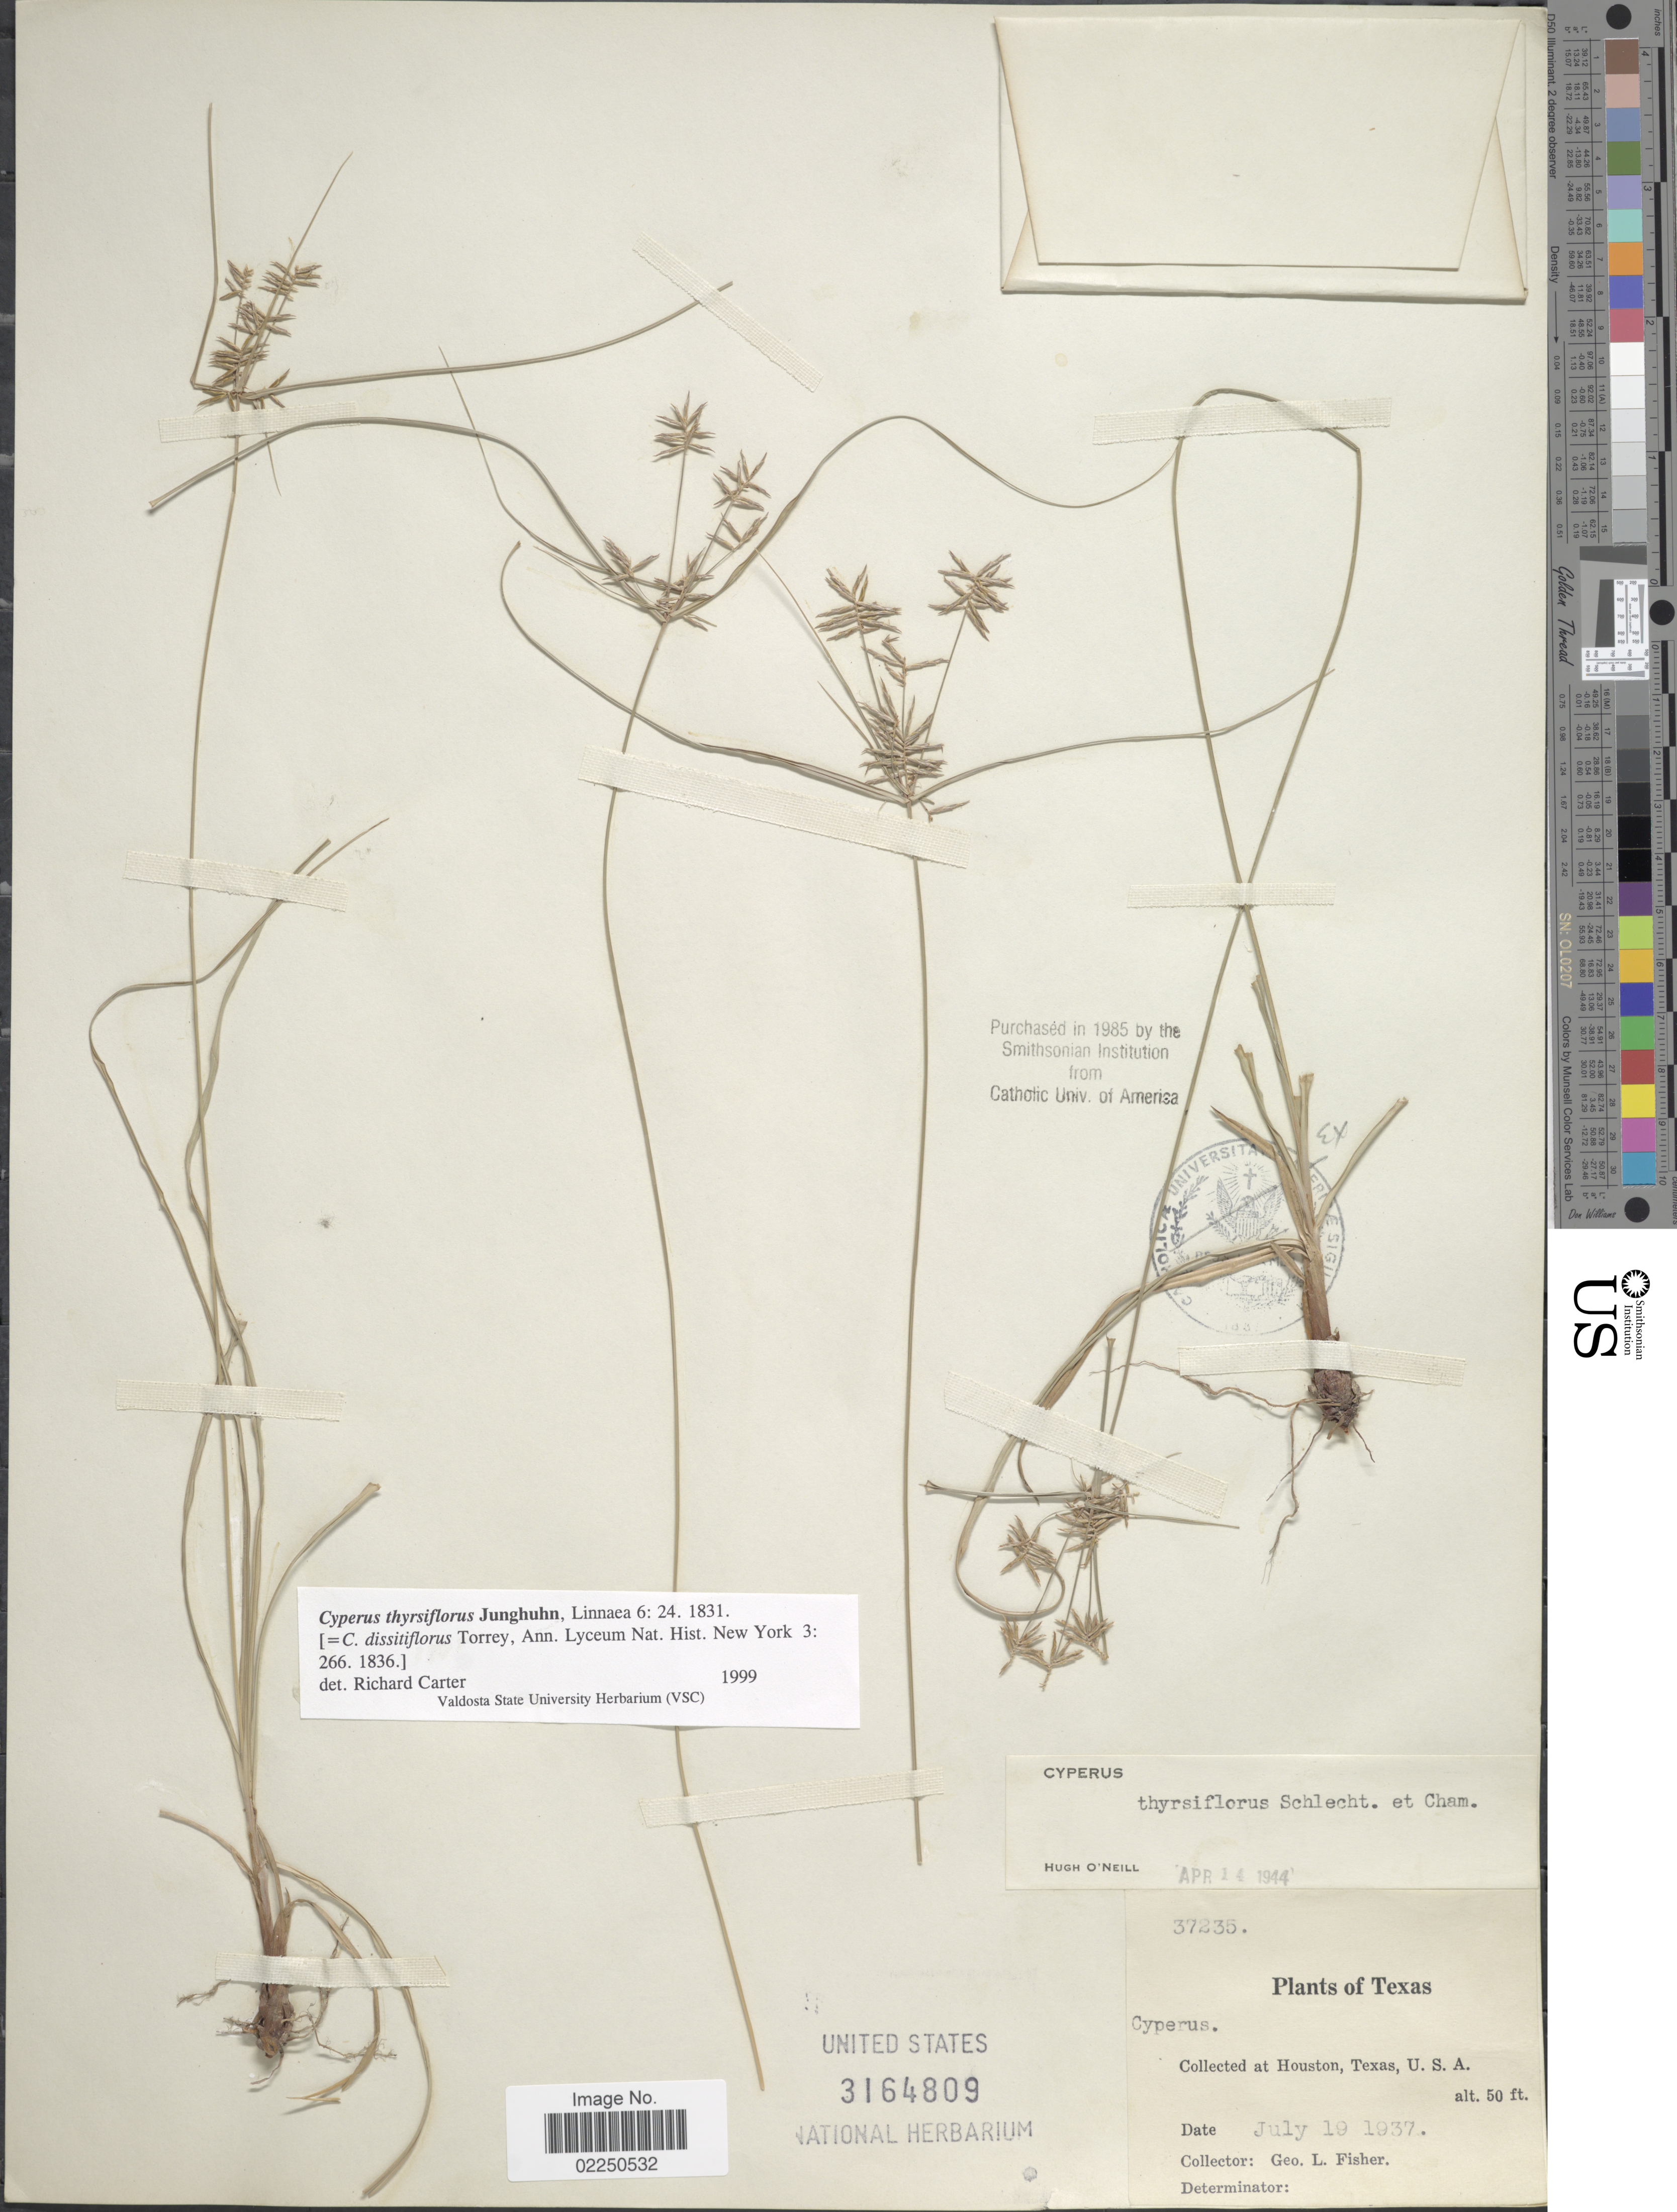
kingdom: Plantae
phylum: Tracheophyta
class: Liliopsida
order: Poales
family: Cyperaceae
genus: Cyperus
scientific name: Cyperus thyrsiflorus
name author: Jungh.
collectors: G. L. Fisher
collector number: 37235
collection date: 1937-07-19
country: United States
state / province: Texas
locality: Houston, Texas, U.S.A.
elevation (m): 15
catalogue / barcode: US 3164809